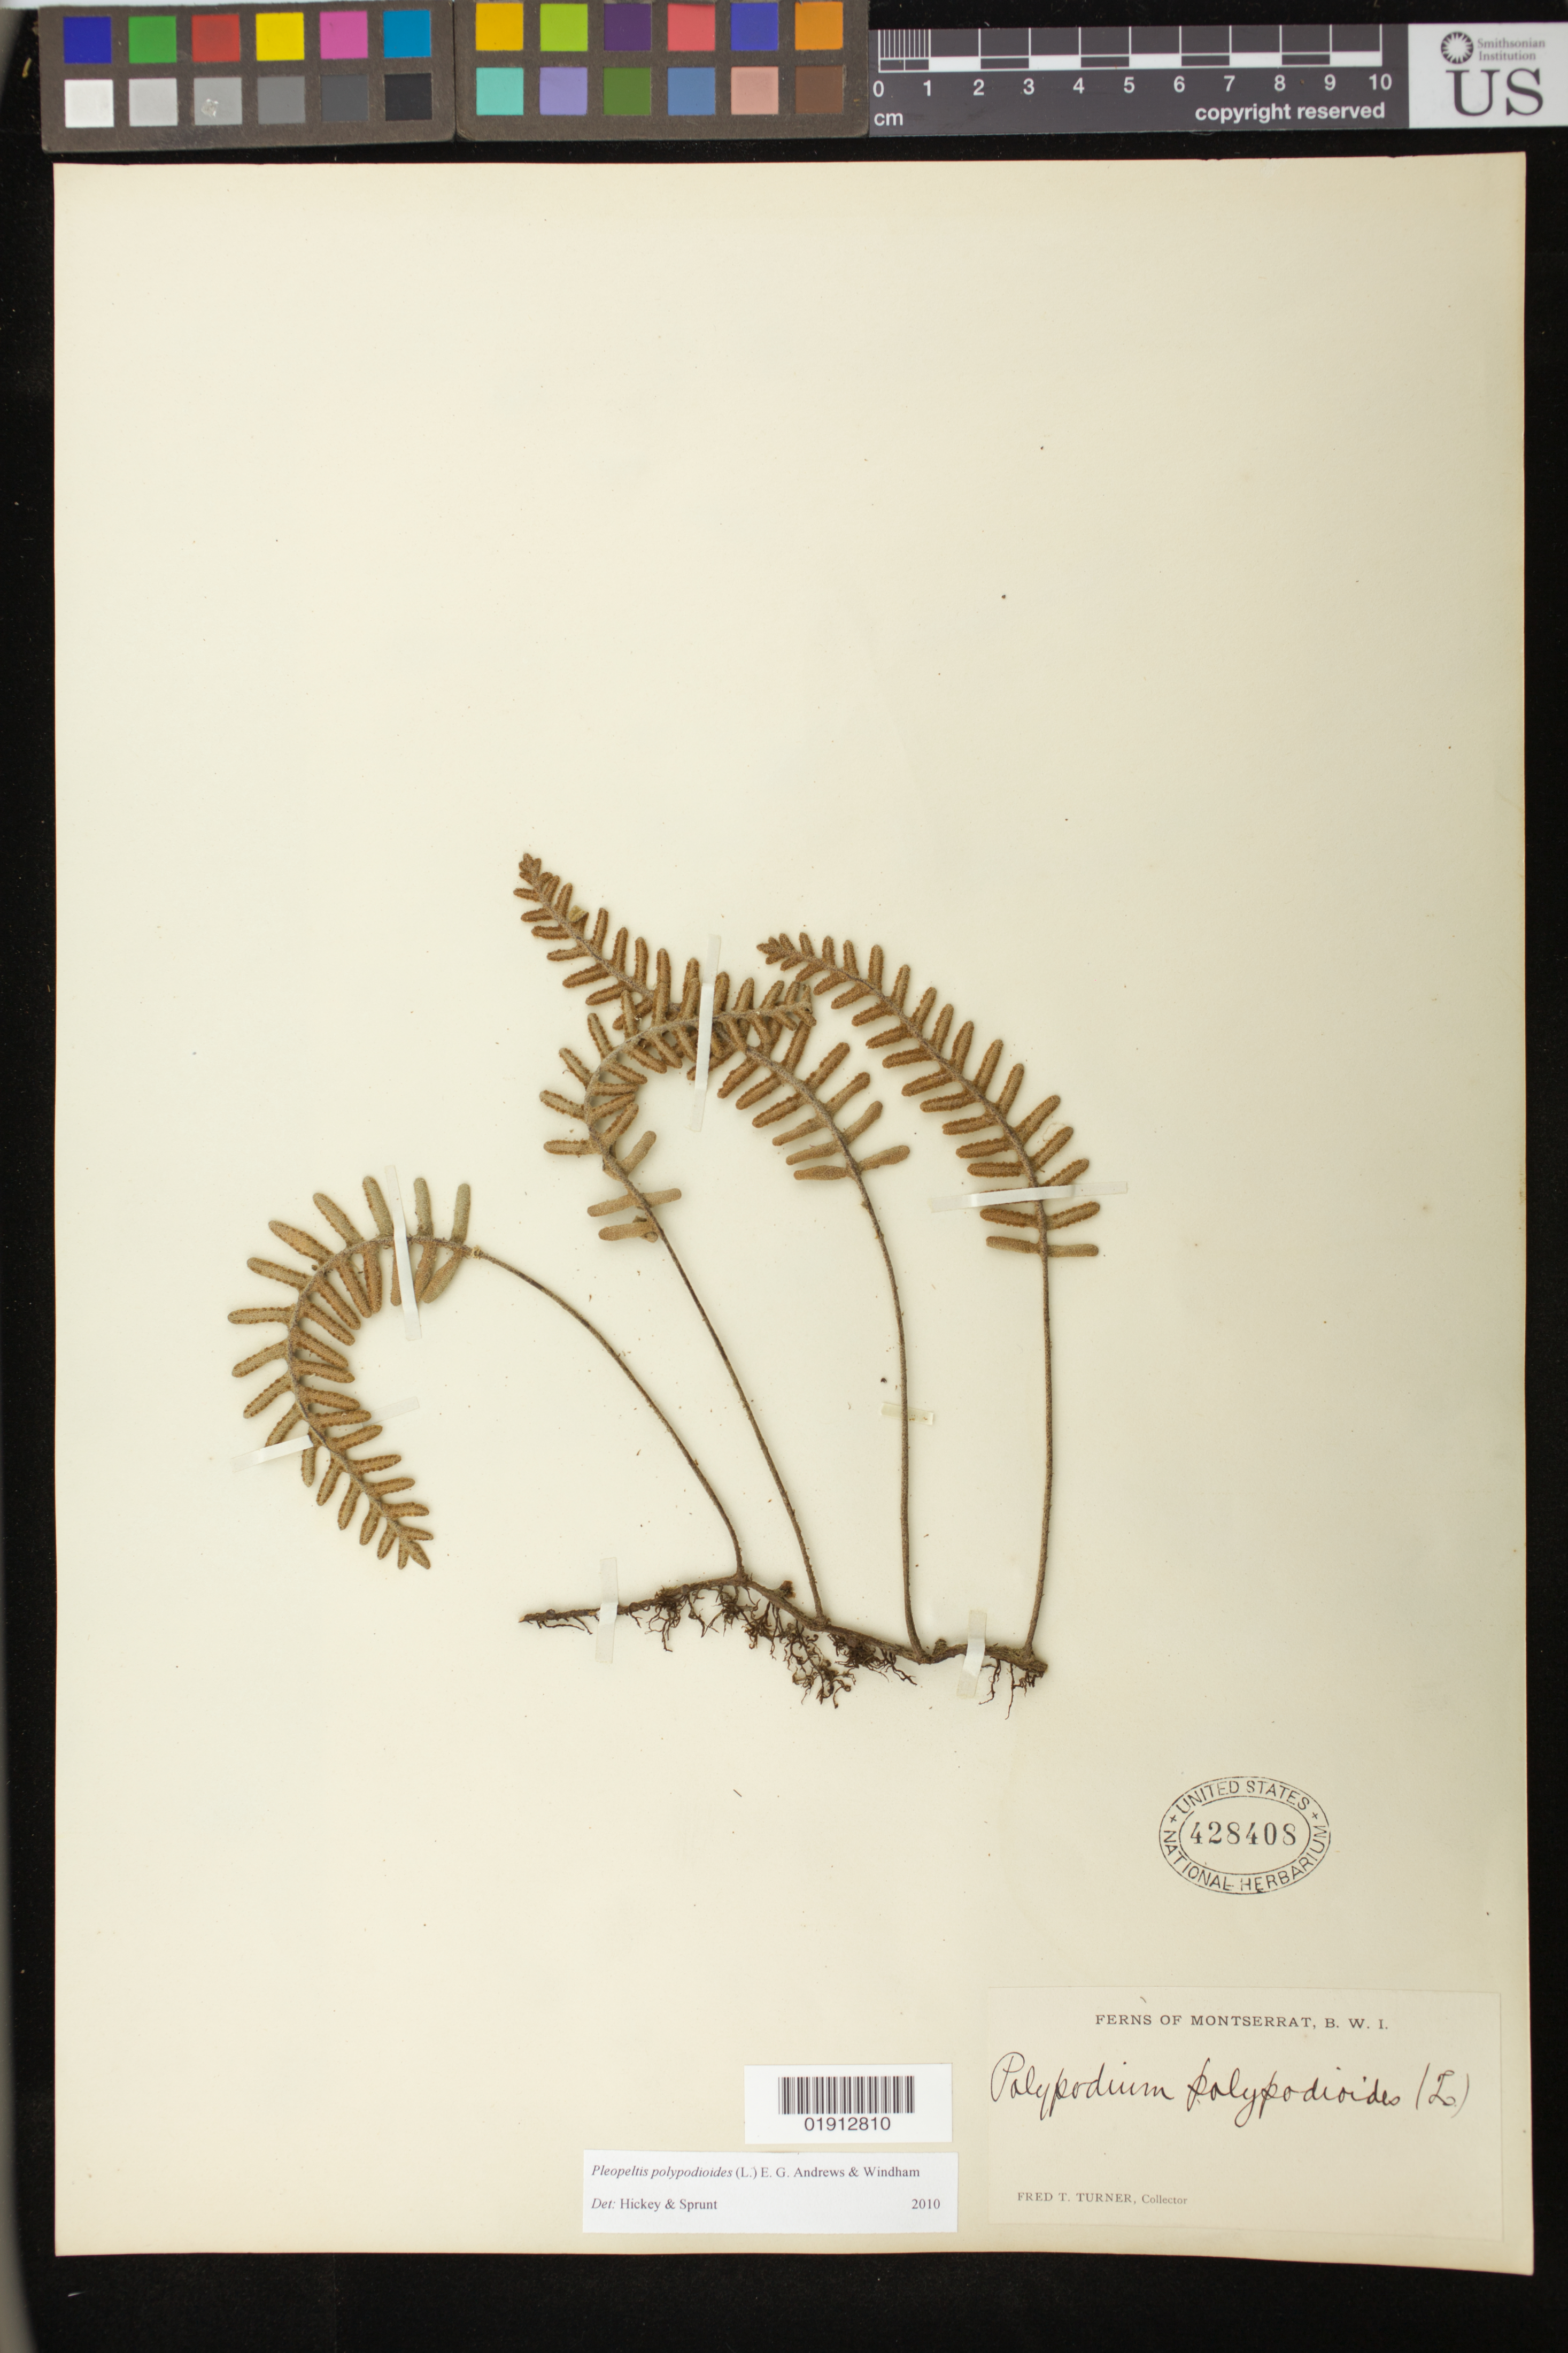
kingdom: Plantae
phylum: Tracheophyta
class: Polypodiopsida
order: Polypodiales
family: Polypodiaceae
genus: Pleopeltis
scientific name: Pleopeltis polypodioides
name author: (L.) E.G. Andrews & Windham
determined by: Hickey, R. J.; Sprunt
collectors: F. T. Turner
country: Montserrat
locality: Montserrat, B.W.I.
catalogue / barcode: US 428408